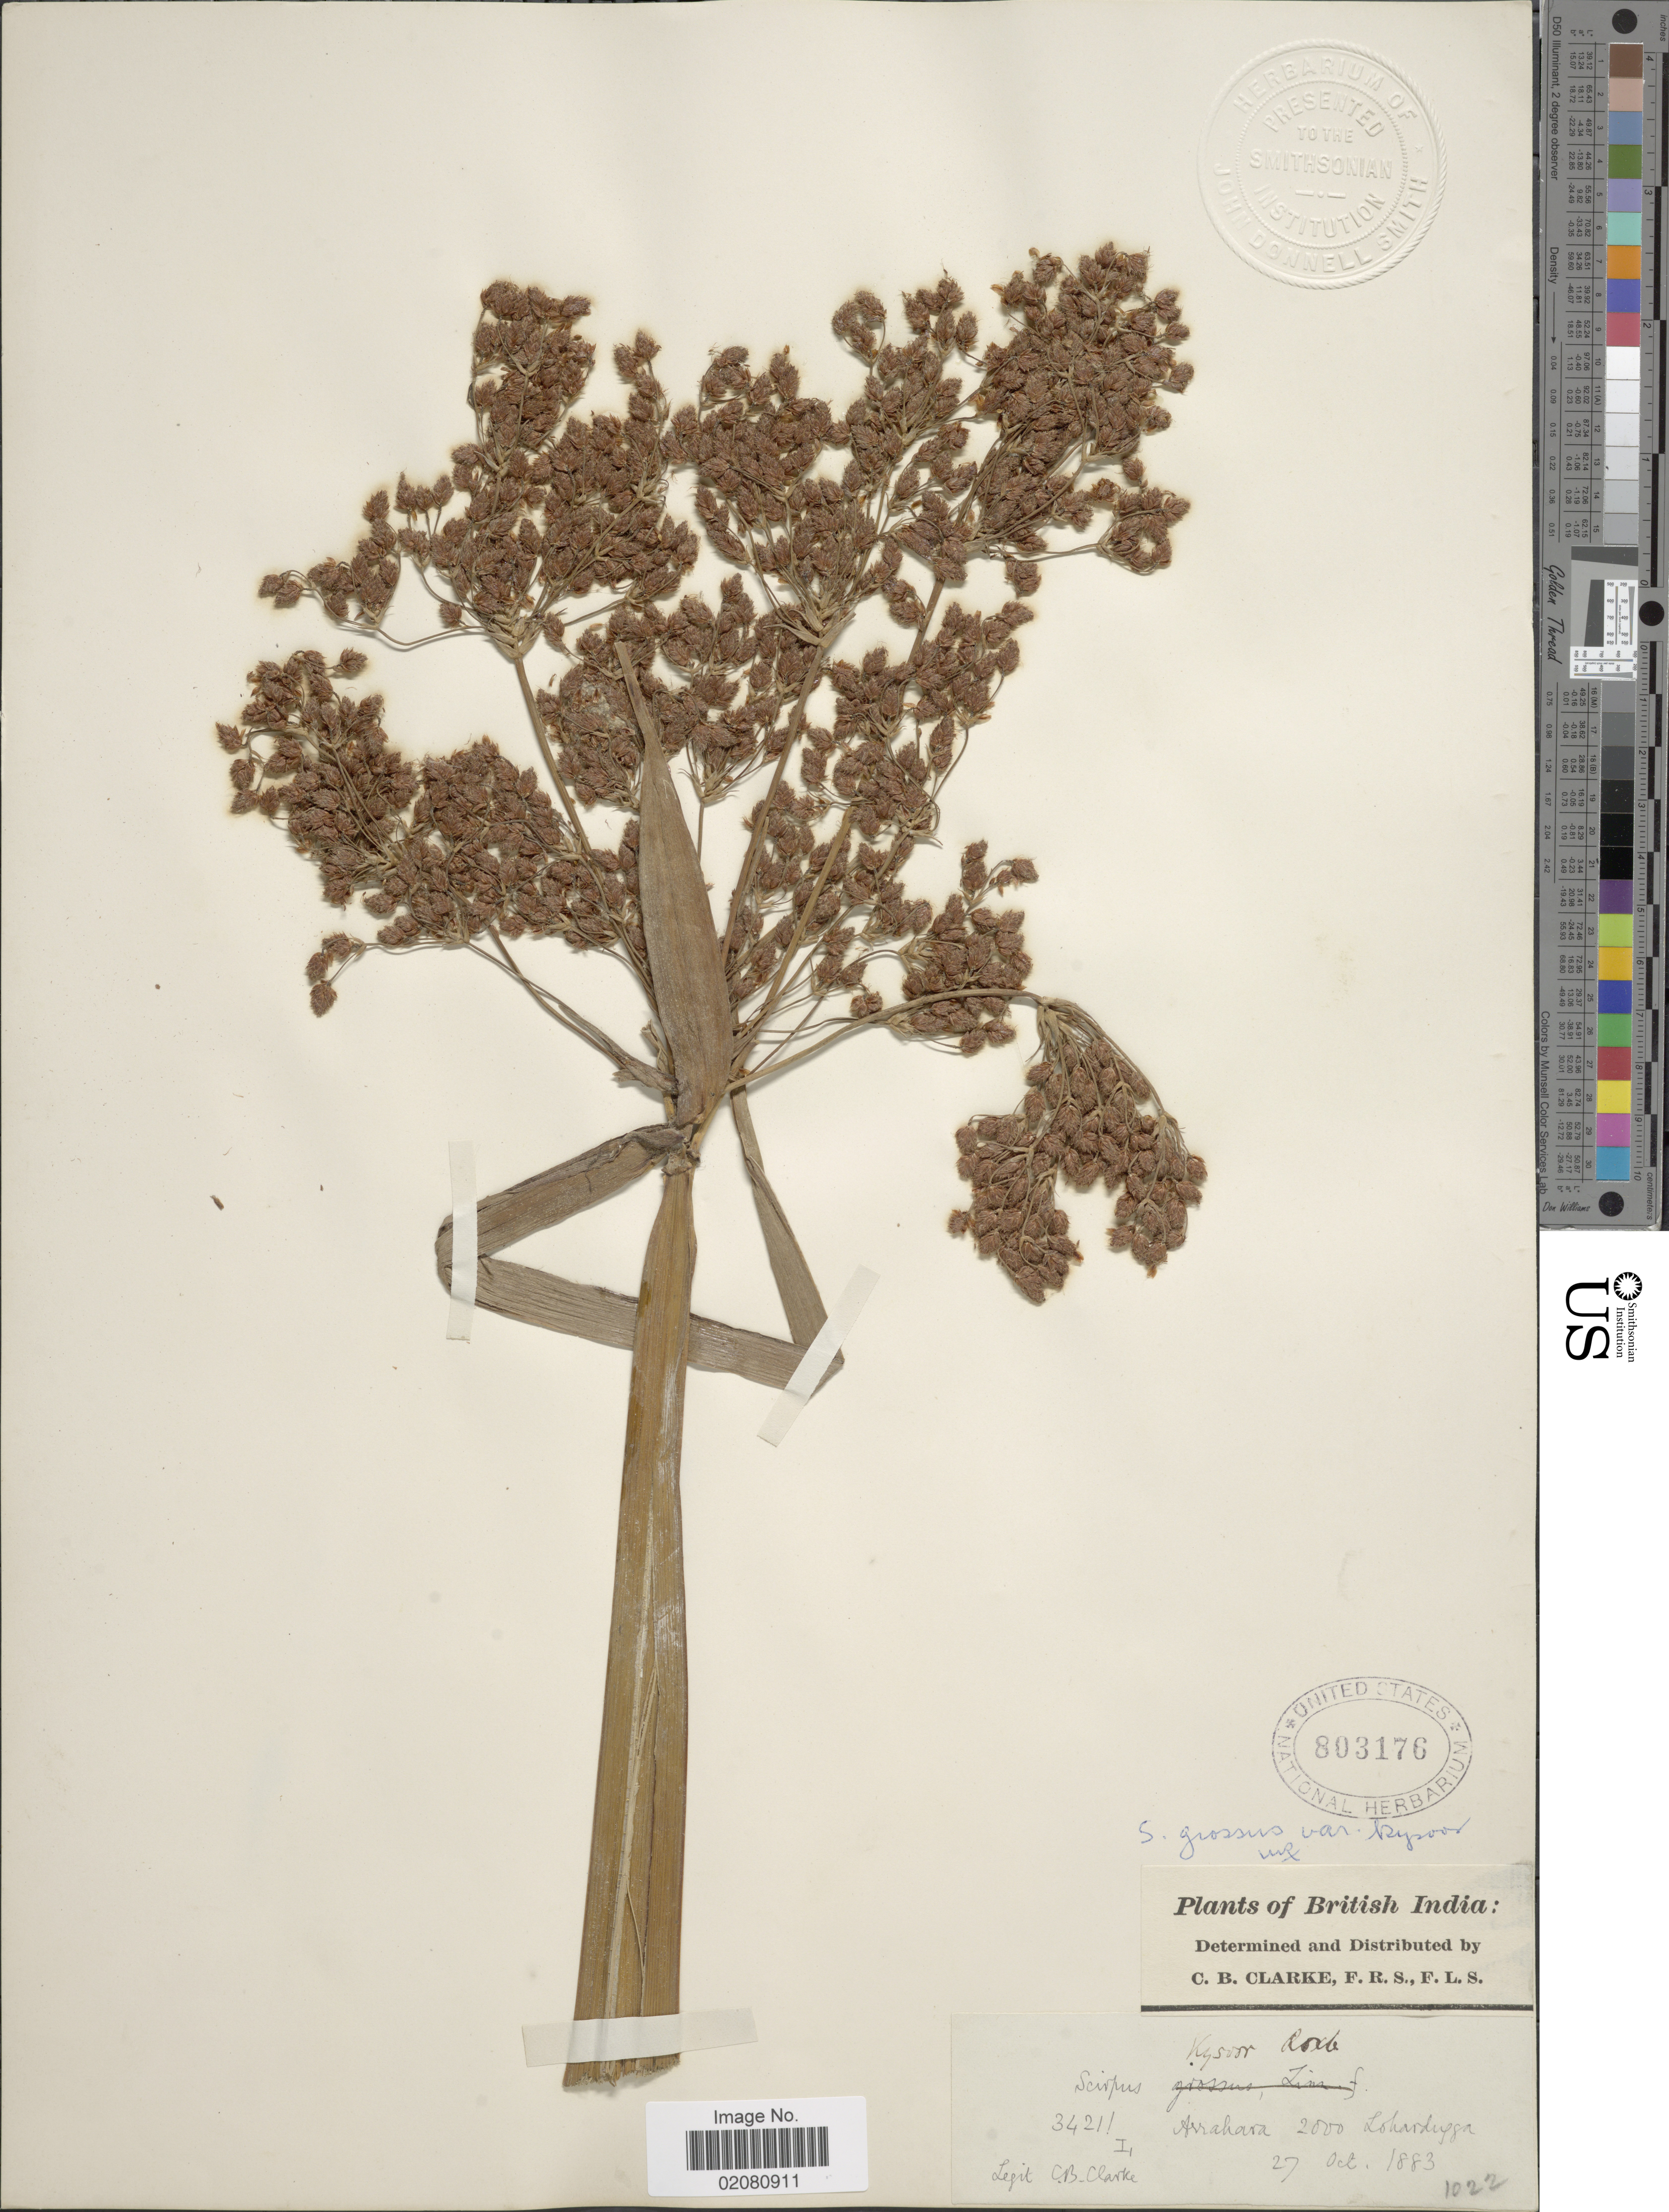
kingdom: Plantae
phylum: Tracheophyta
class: Liliopsida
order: Poales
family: Cyperaceae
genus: Actinoscirpus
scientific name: Actinoscirpus grossus var. kysoor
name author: (Roxb.) Noltie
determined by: Strong, M. T., (US), Smithsonian Institution - National Museum of Natural History (UNITED STATES)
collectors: C. B. Clarke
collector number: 34211I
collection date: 1883-10-27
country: India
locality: British India. Arrahara, Lohardugga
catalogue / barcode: US 803176